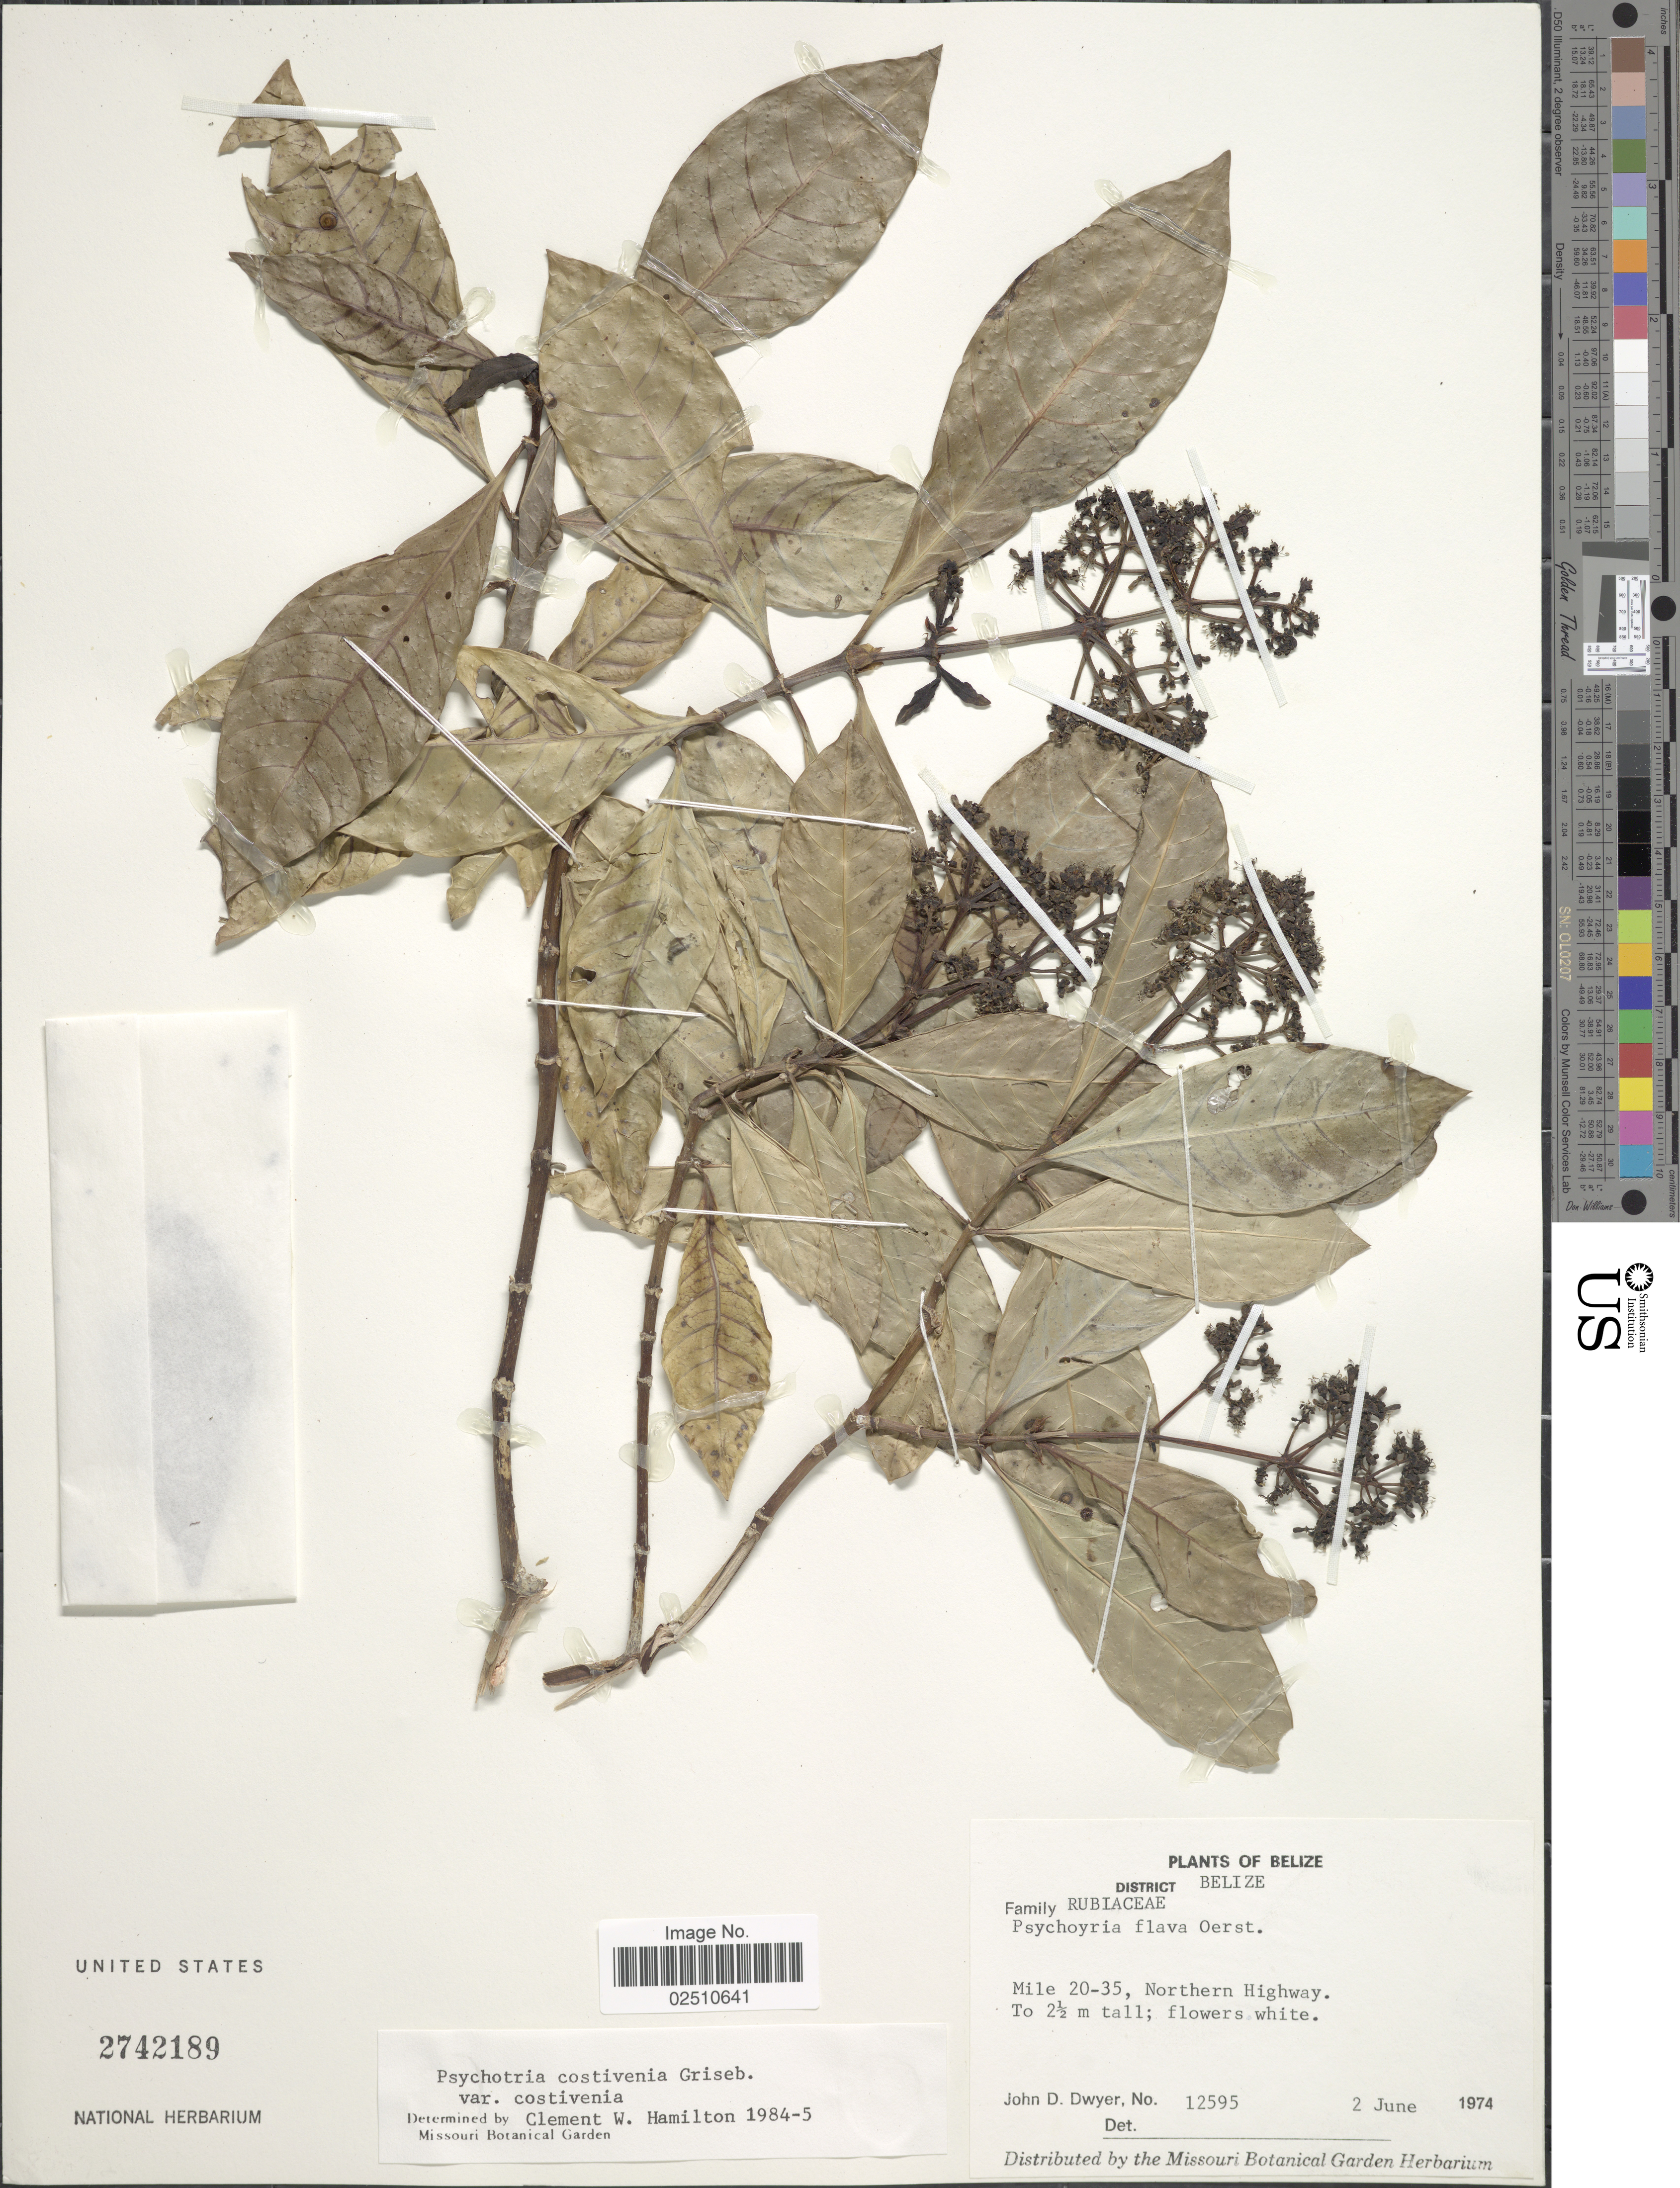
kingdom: Plantae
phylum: Tracheophyta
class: Magnoliopsida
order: Gentianales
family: Rubiaceae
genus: Psychotria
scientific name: Psychotria costivenia var. costivenia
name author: Griseb.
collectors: J. D. Dwyer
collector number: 12595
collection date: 1974-06-02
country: Belize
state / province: Belize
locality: Mile 20-35, Northern Highway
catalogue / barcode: US 2742189